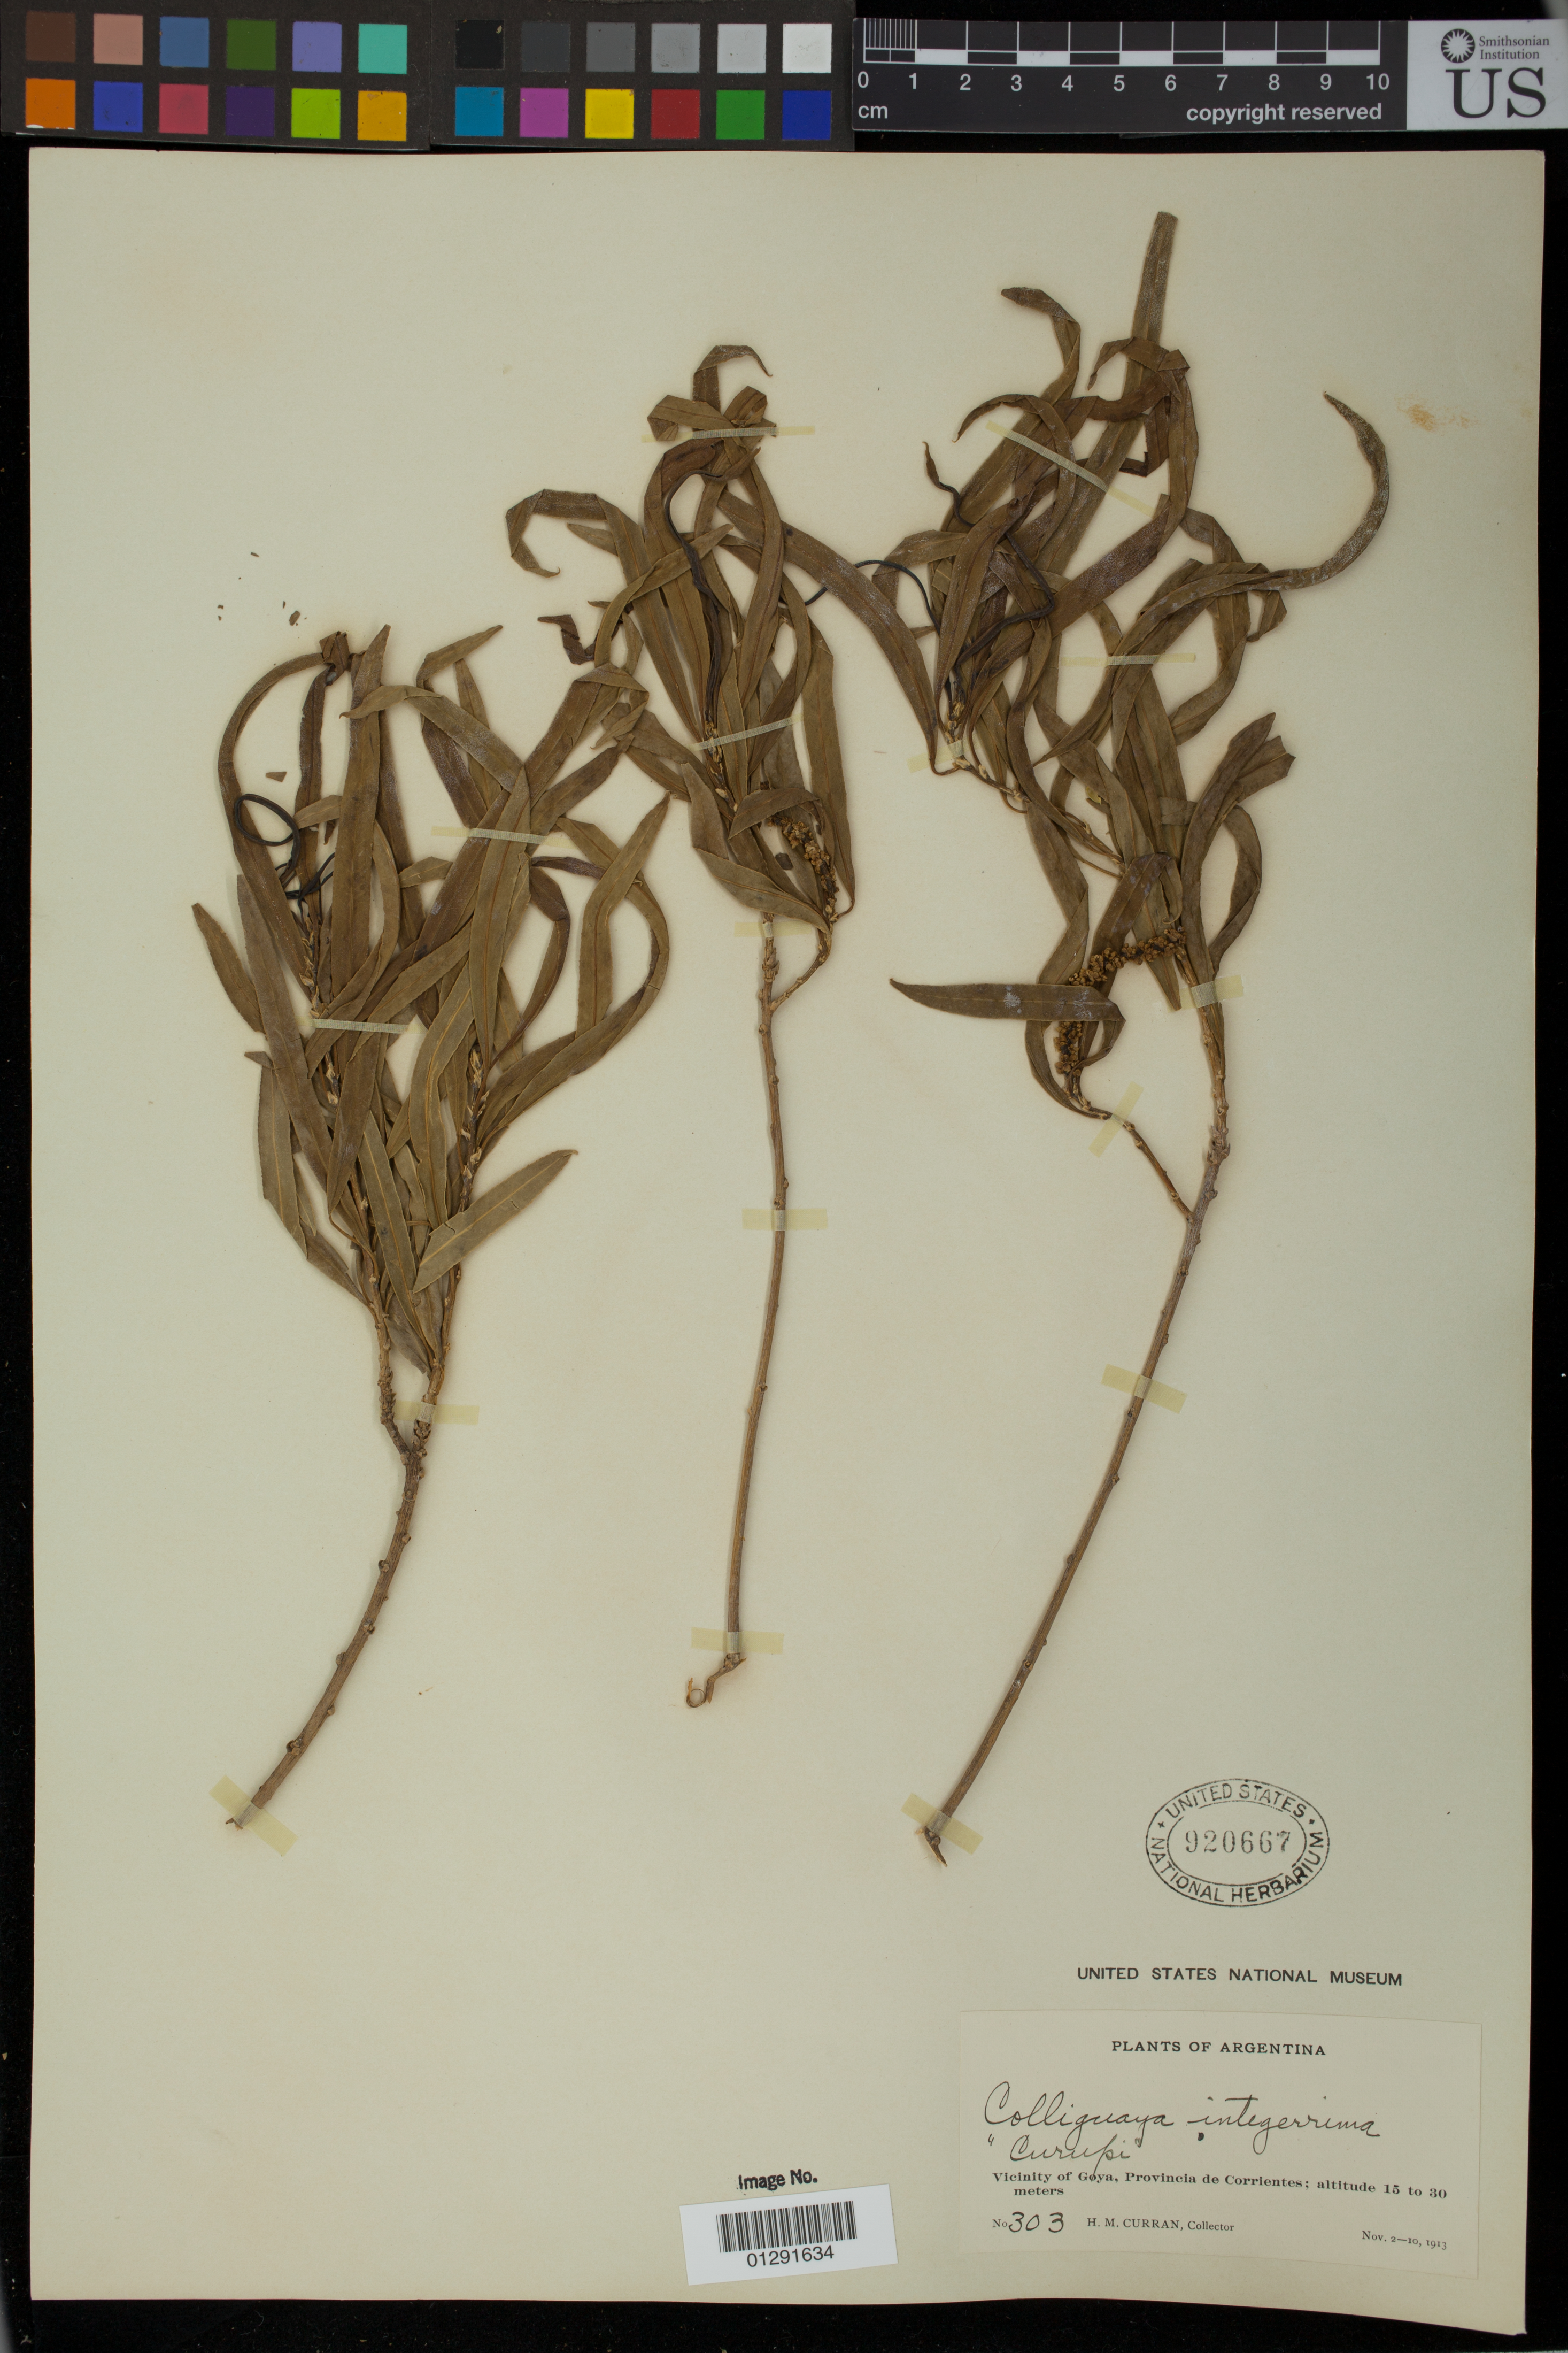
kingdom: Plantae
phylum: Tracheophyta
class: Magnoliopsida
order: Malpighiales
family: Euphorbiaceae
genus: Sapium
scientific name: Sapium sp.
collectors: H. M. Curran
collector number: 303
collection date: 1913-11-02/1913-11-10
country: Argentina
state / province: Corrientes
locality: Vicinity of Goya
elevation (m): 15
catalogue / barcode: US 920667